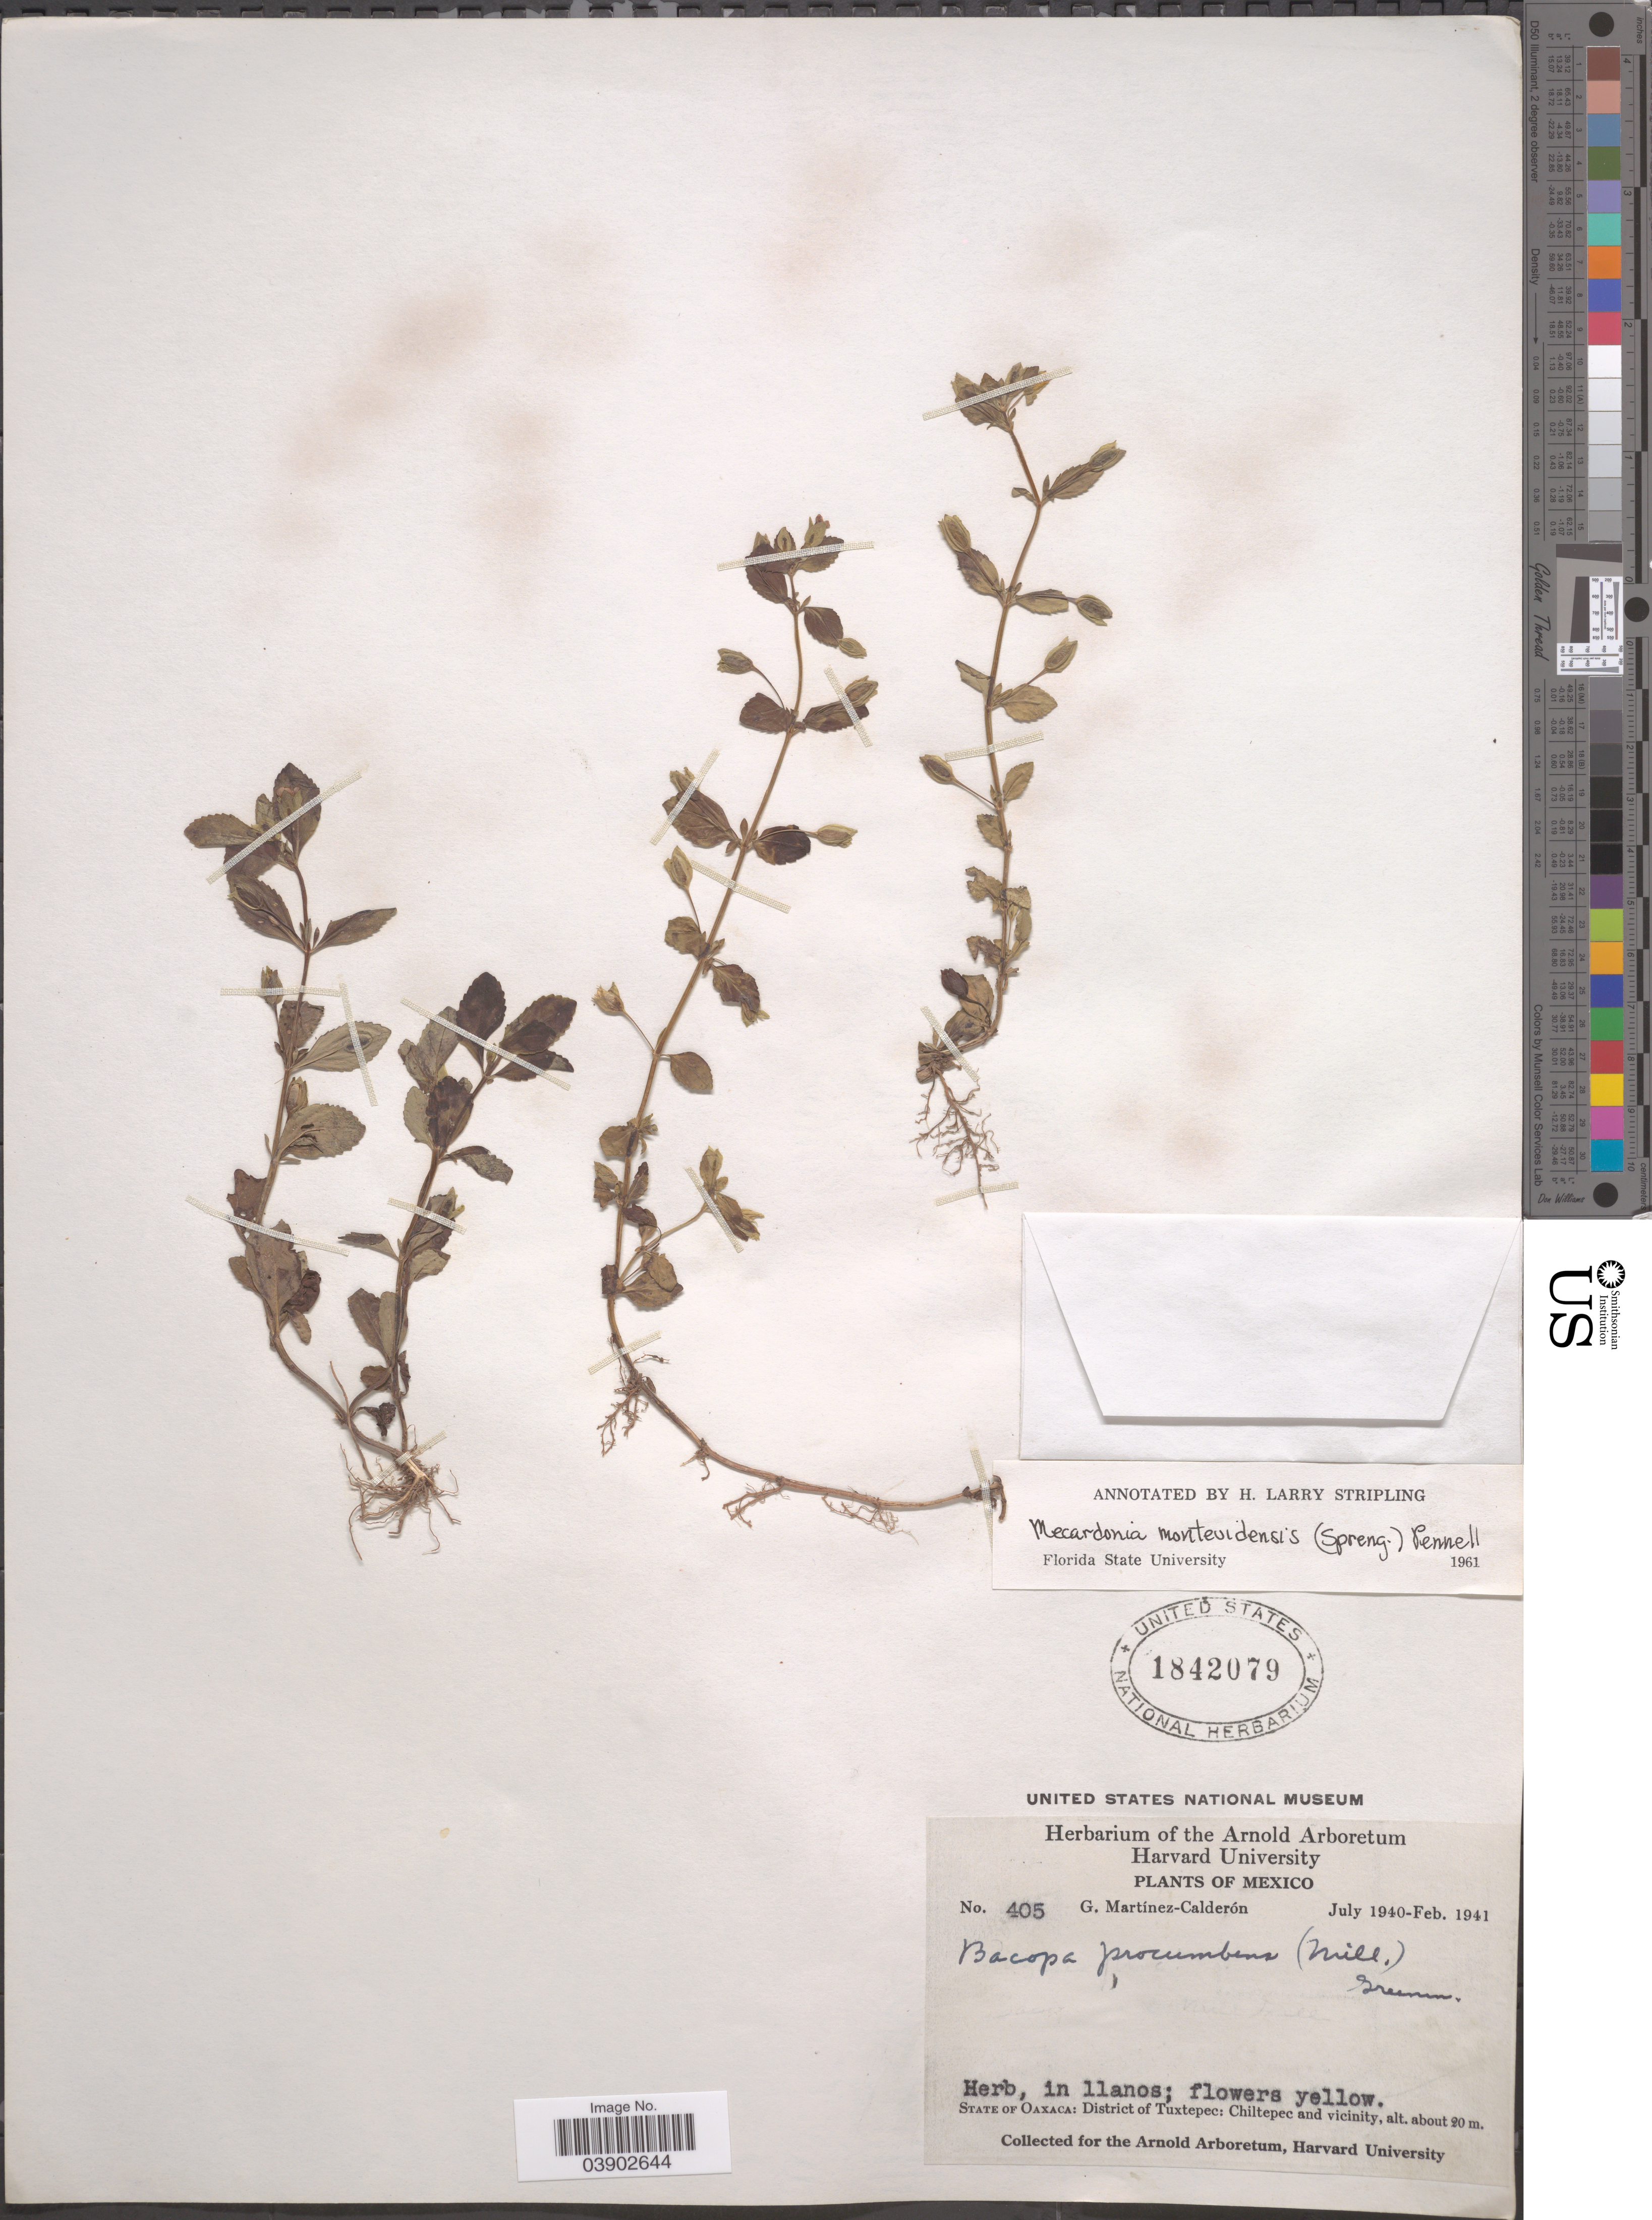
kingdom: Plantae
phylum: Tracheophyta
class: Magnoliopsida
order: Lamiales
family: Plantaginaceae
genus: Mecardonia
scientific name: Mecardonia procumbens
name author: (Mill.) Small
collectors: G. Martínez Calderón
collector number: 405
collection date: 1940-07/1941-02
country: Mexico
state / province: Oaxaca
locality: District of Tuxtepec: Chiltepec and vicinity.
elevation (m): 20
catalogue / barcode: US 1842079